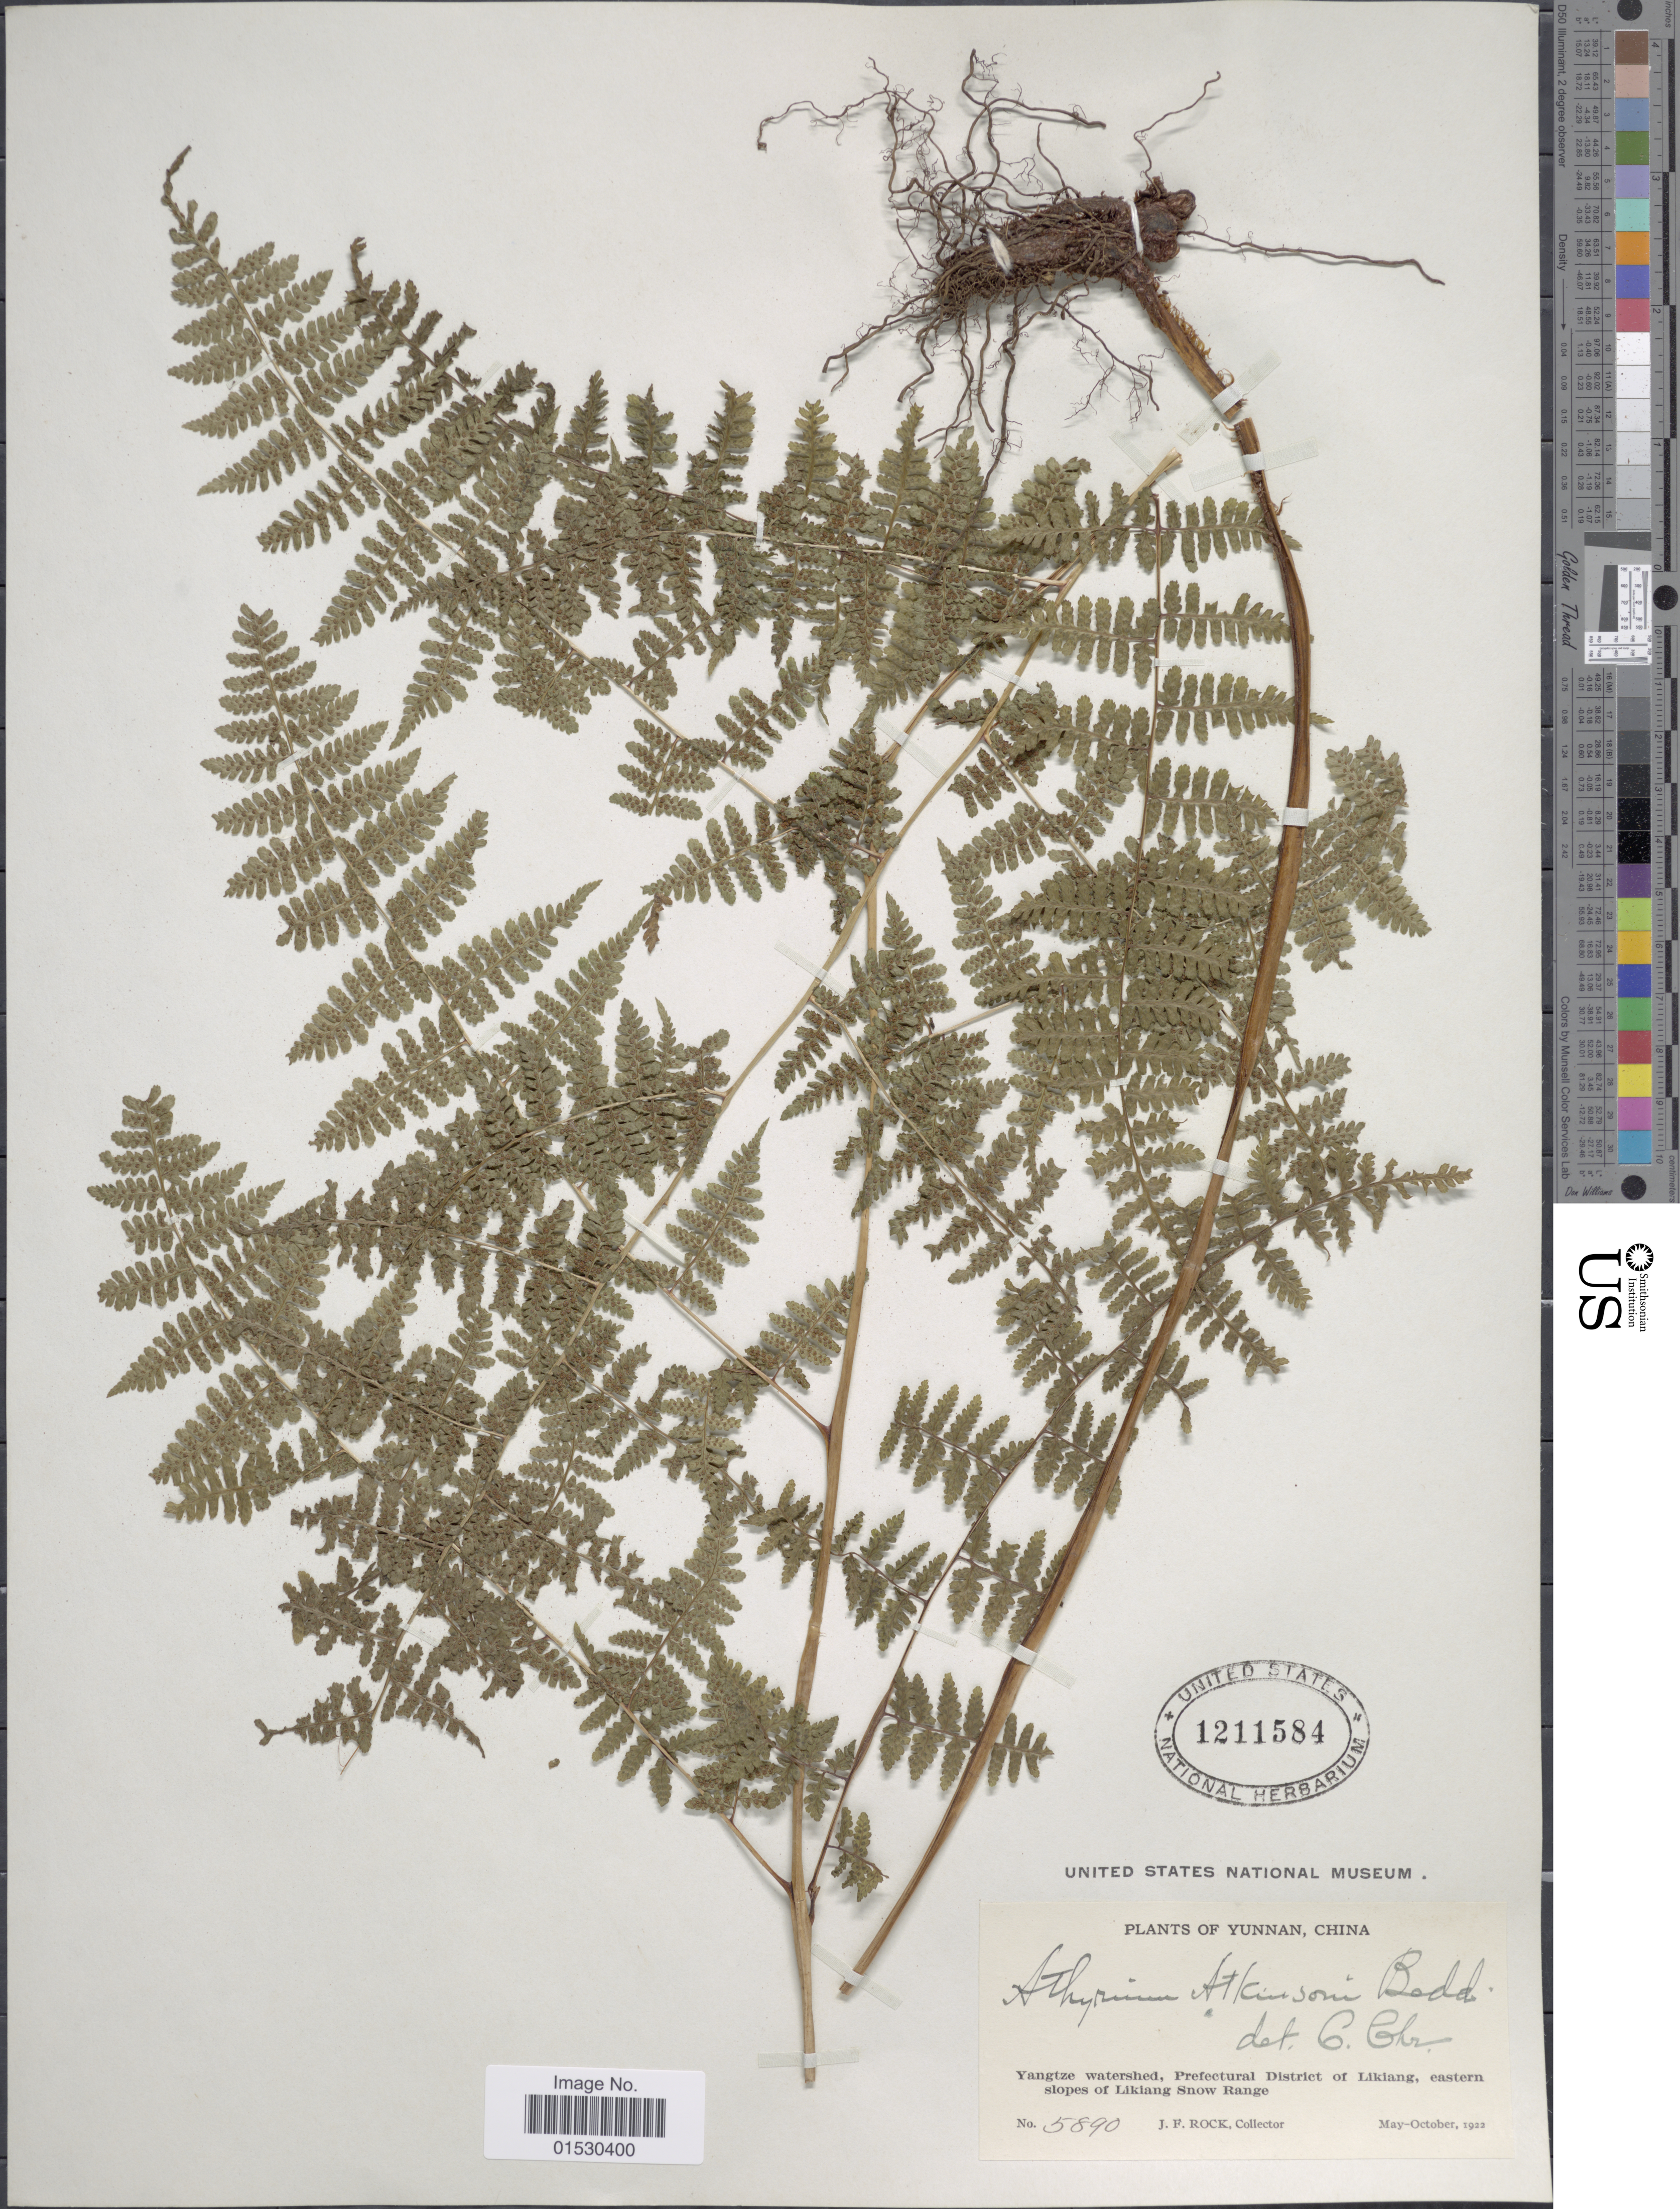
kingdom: Plantae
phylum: Tracheophyta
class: Polypodiopsida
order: Polypodiales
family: Athyriaceae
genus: Athyrium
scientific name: Athyrium atkinsonii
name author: Bedd.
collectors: J. Rock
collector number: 5890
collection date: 1922-05/1922-10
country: China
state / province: Yunnan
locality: Yangtze watershed, Prefectural District of Likiang, eastern slopes of Likiang Snow Range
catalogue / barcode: US 1211584